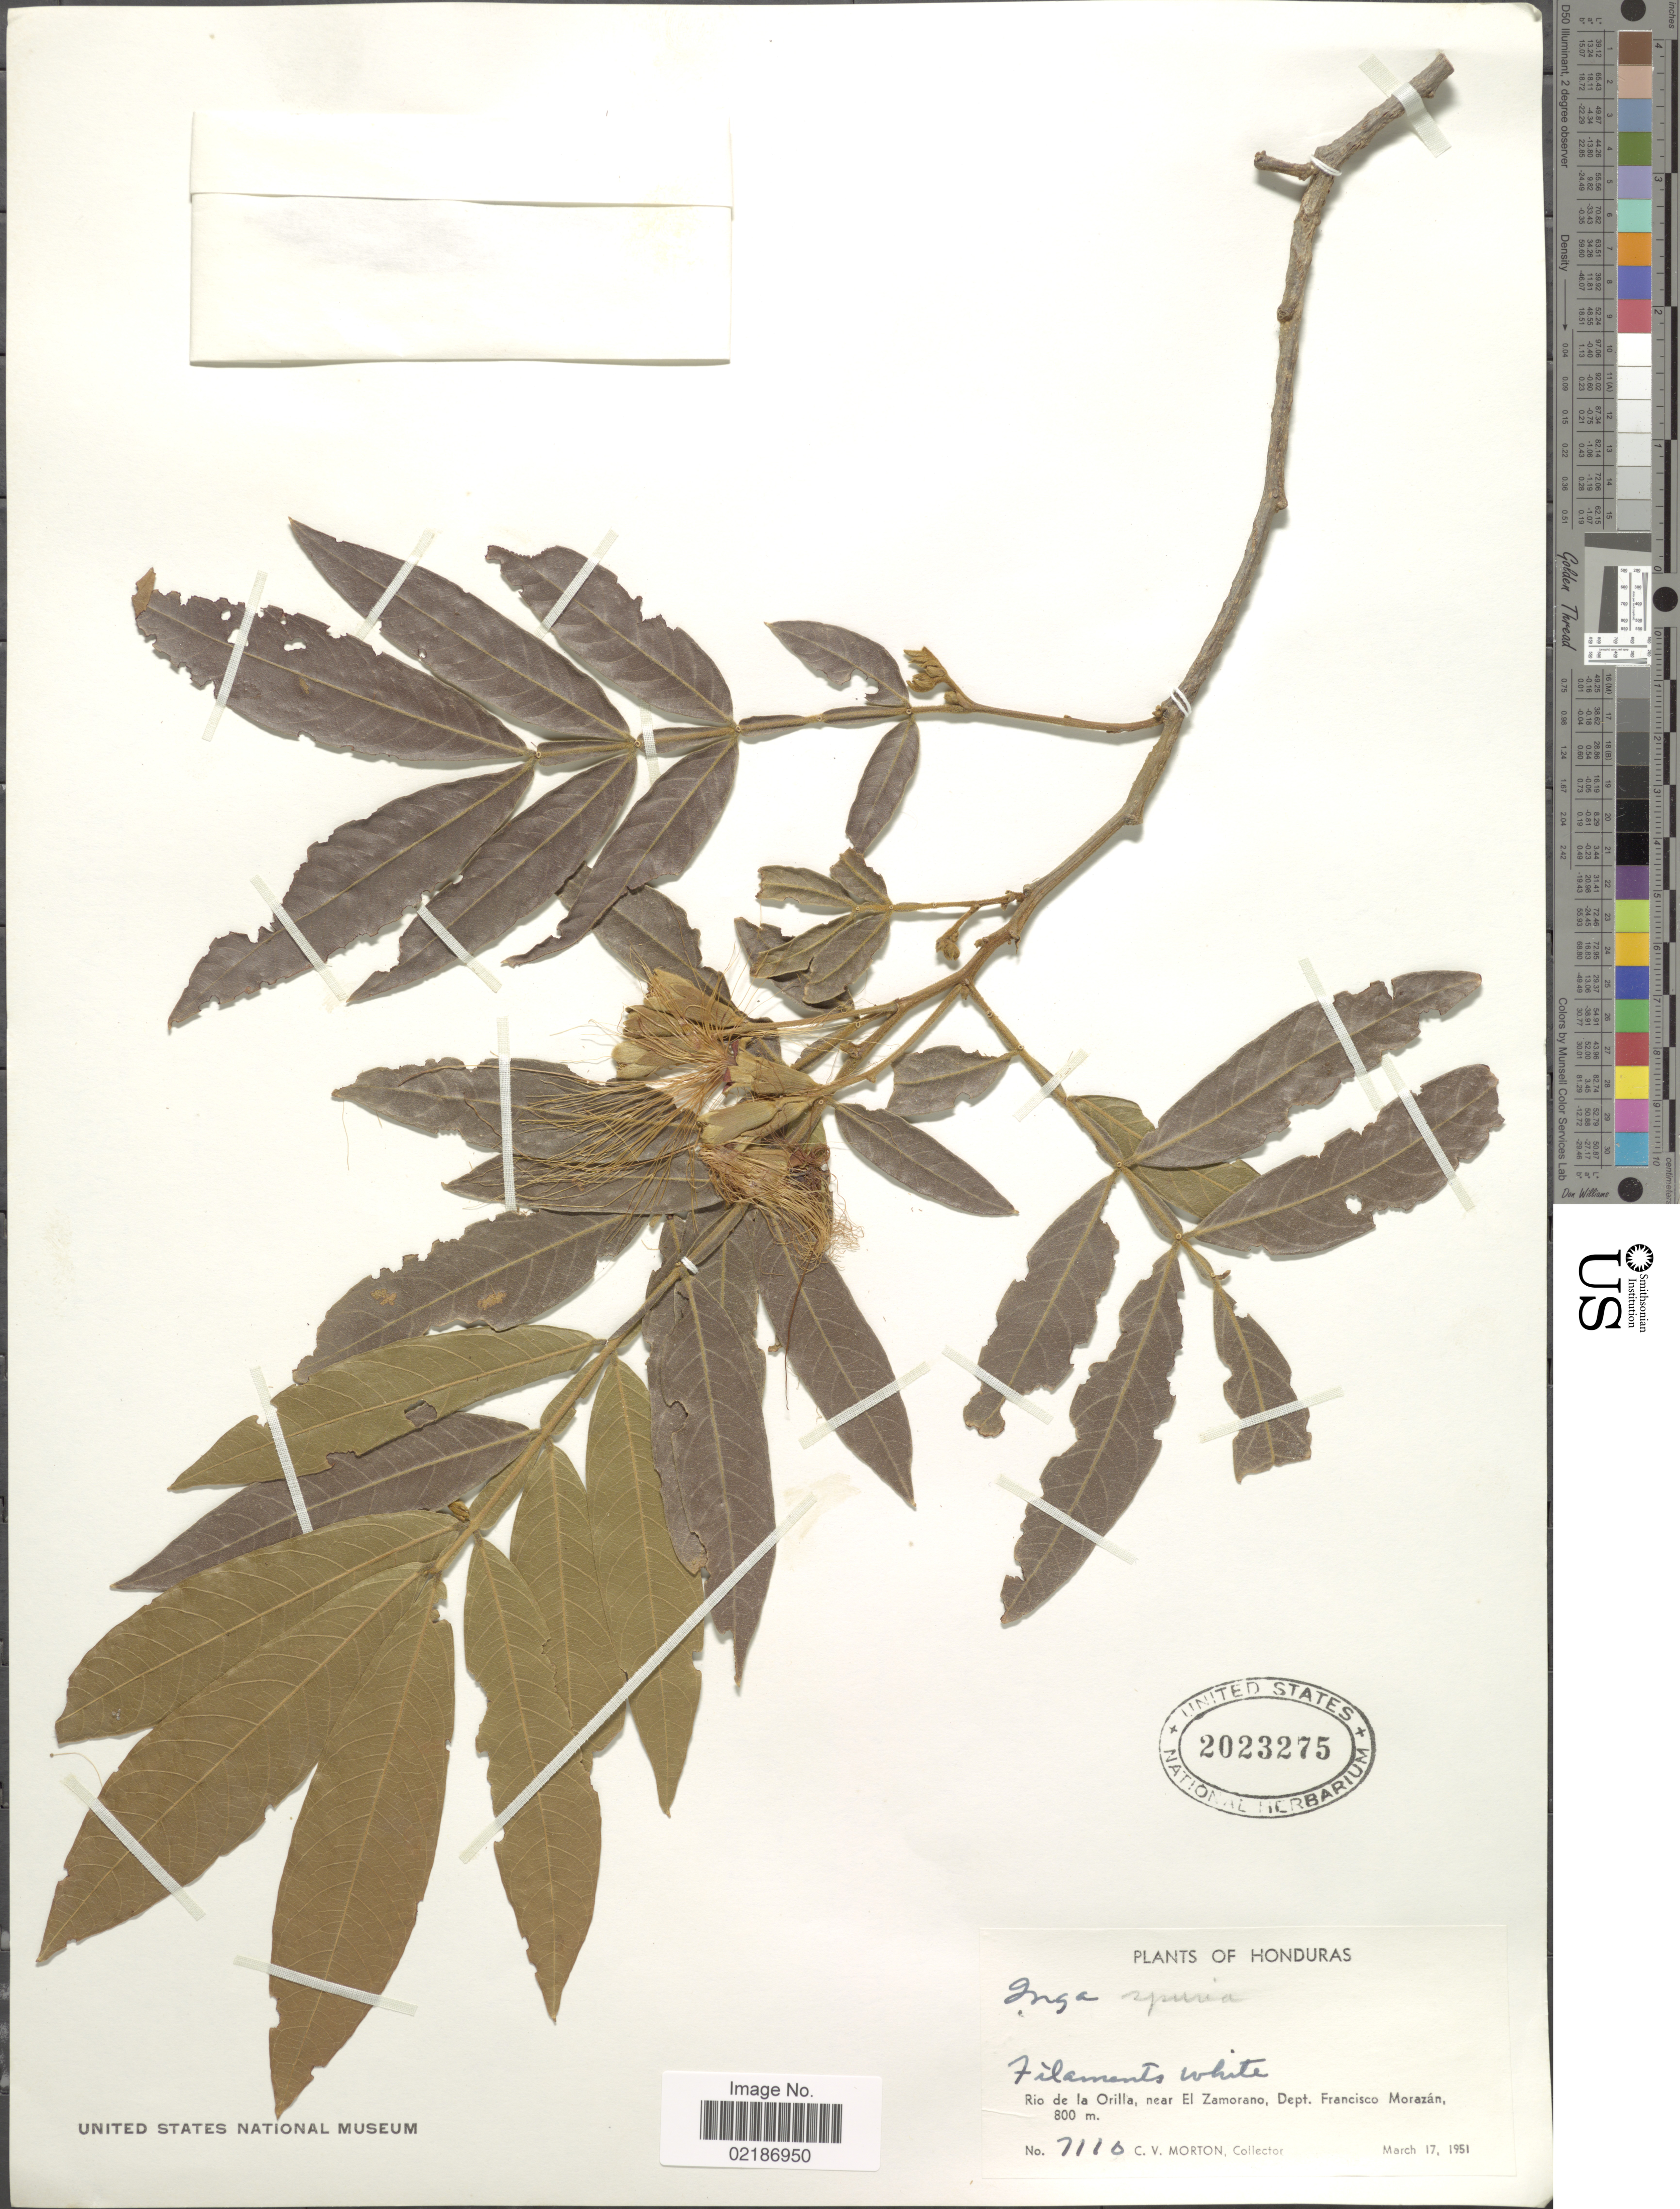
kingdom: Plantae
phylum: Tracheophyta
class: Magnoliopsida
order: Fabales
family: Fabaceae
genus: Inga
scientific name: Inga vera subsp. vera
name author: Willd.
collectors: C. V. Morton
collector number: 7110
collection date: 1951-03-17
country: Honduras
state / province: Fco. Morazán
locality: Rio de la Orilla, near El Zamorano, Dept. Francisco Morazan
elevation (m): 800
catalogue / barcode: US 2023275